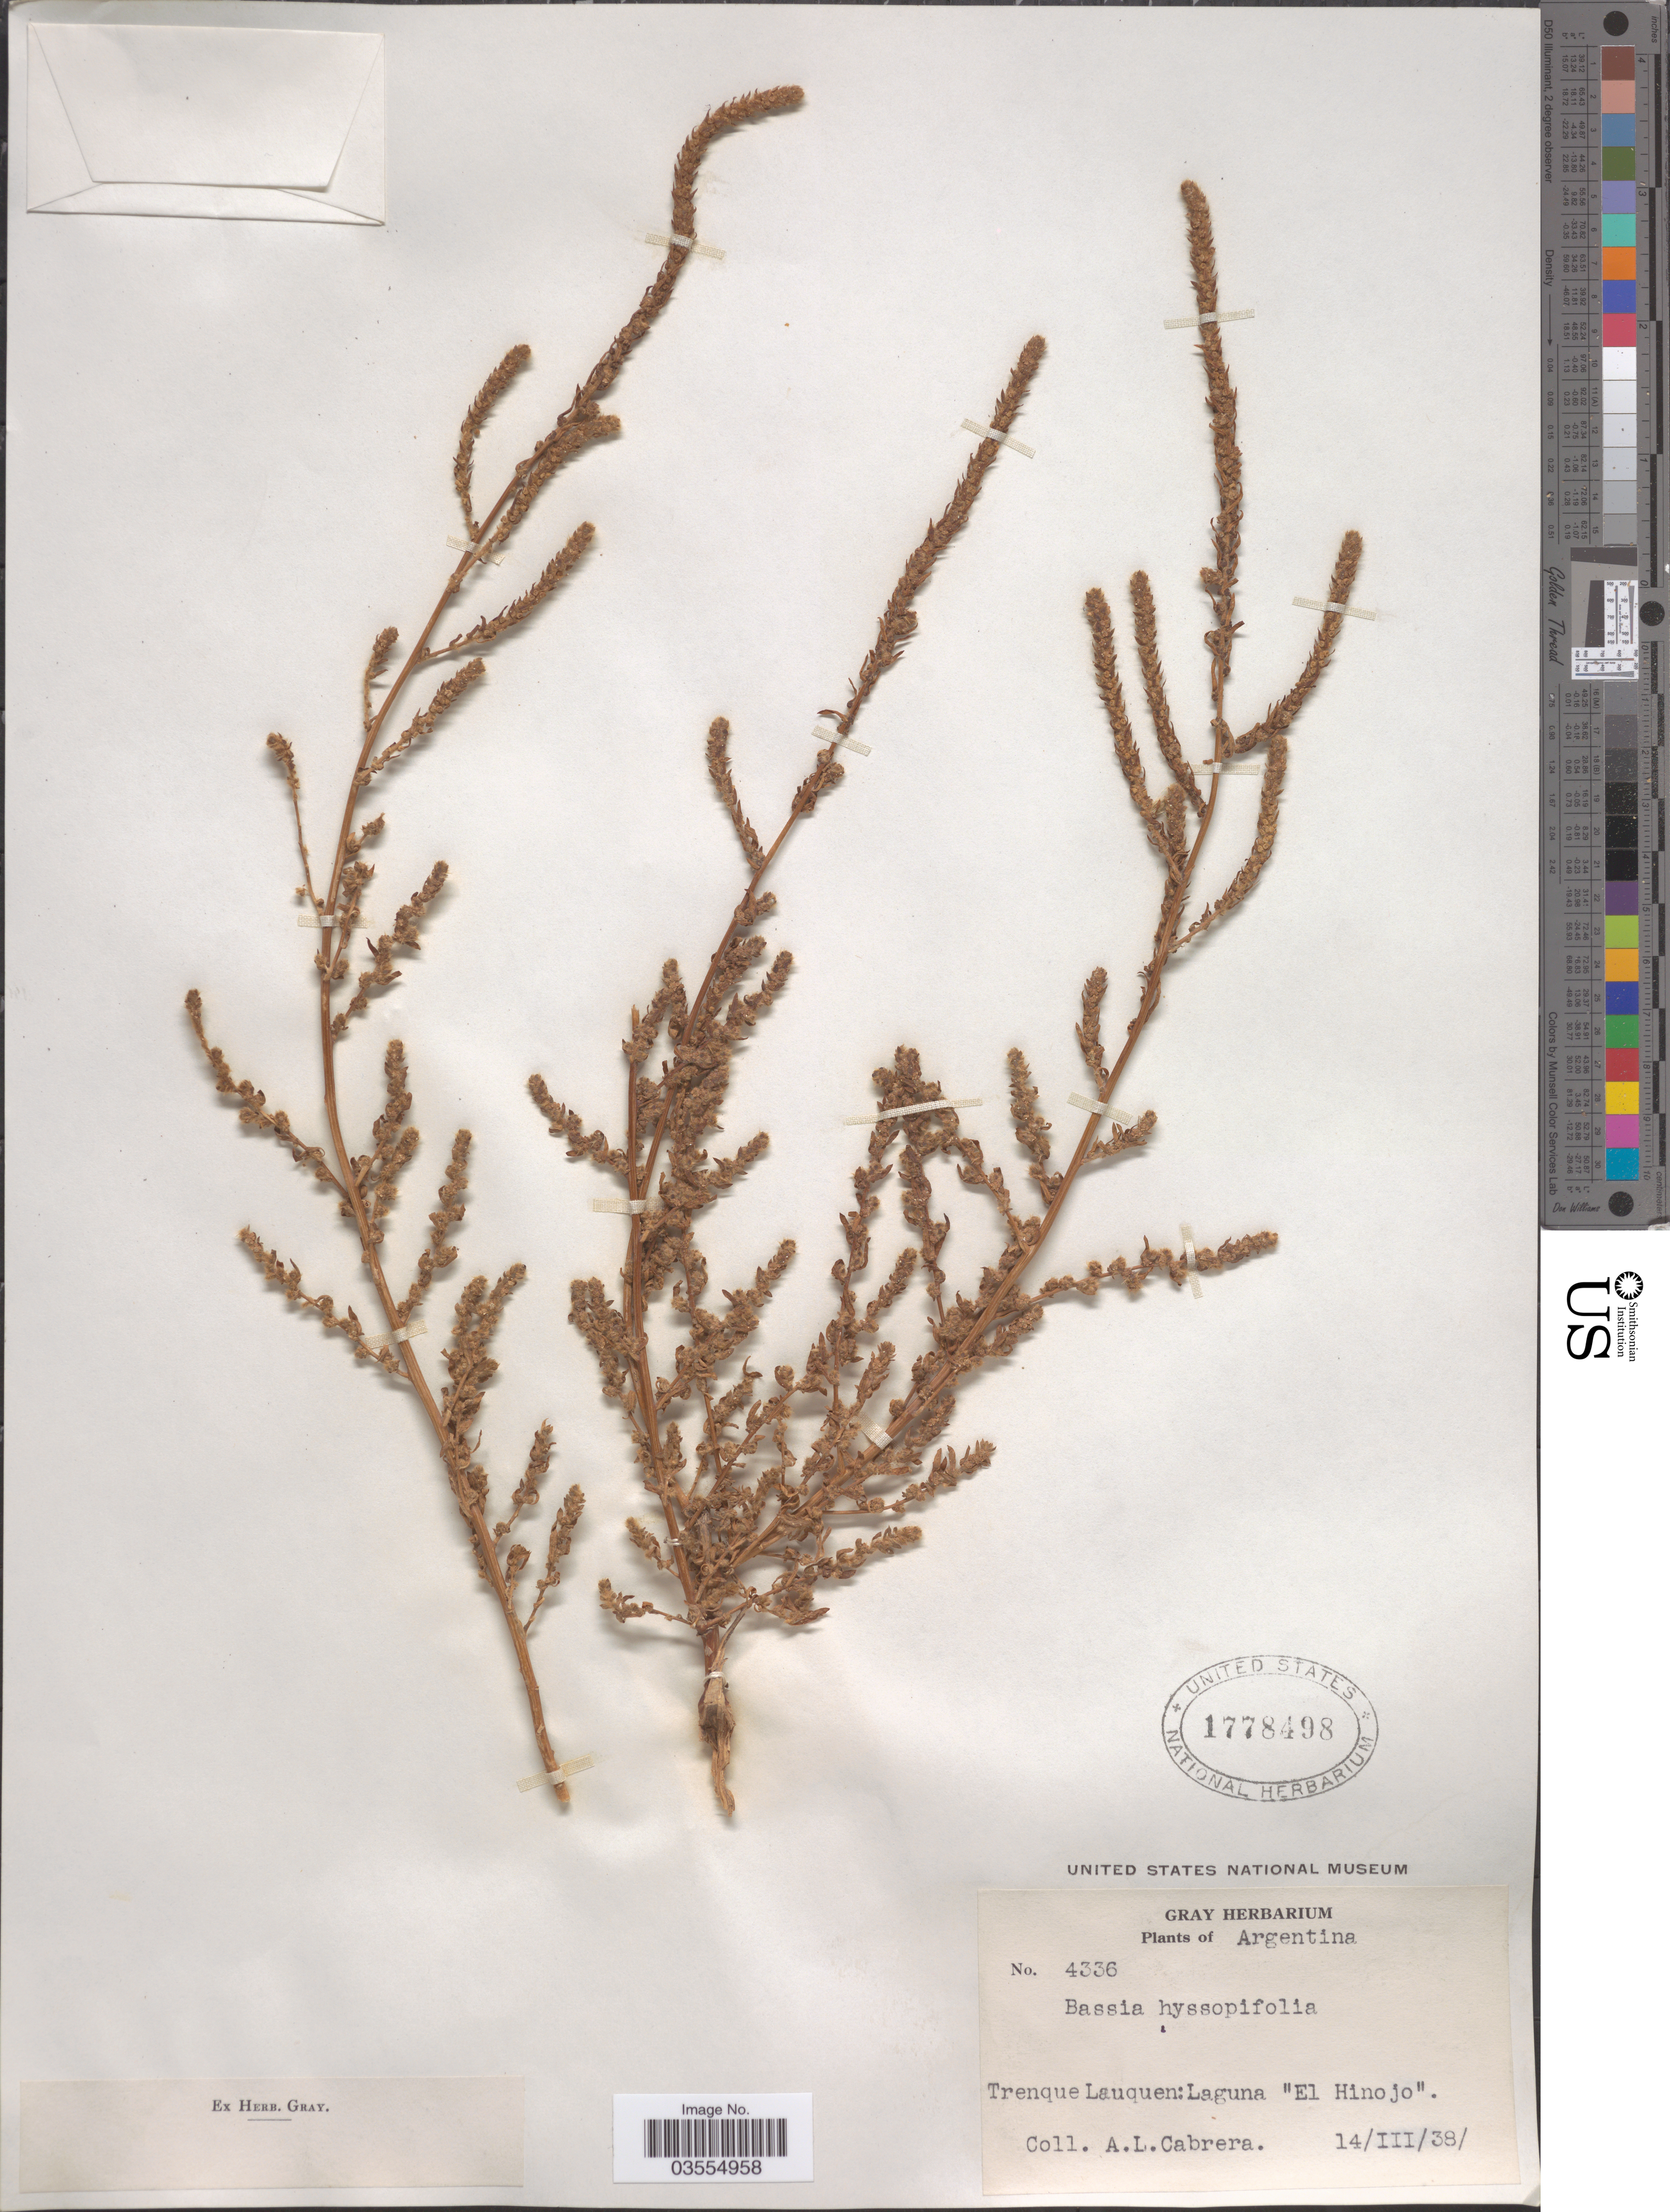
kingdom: Plantae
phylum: Tracheophyta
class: Magnoliopsida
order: Caryophyllales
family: Amaranthaceae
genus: Bassia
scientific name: Bassia hyssopifolia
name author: (Pall.) Kuntze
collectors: A. L. Cabrera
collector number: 4336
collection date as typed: Transcribed d/m/y: 14/3/38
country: Argentina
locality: Trenque Lauquen: Laguna "El Hinojo".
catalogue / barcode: US 1778498